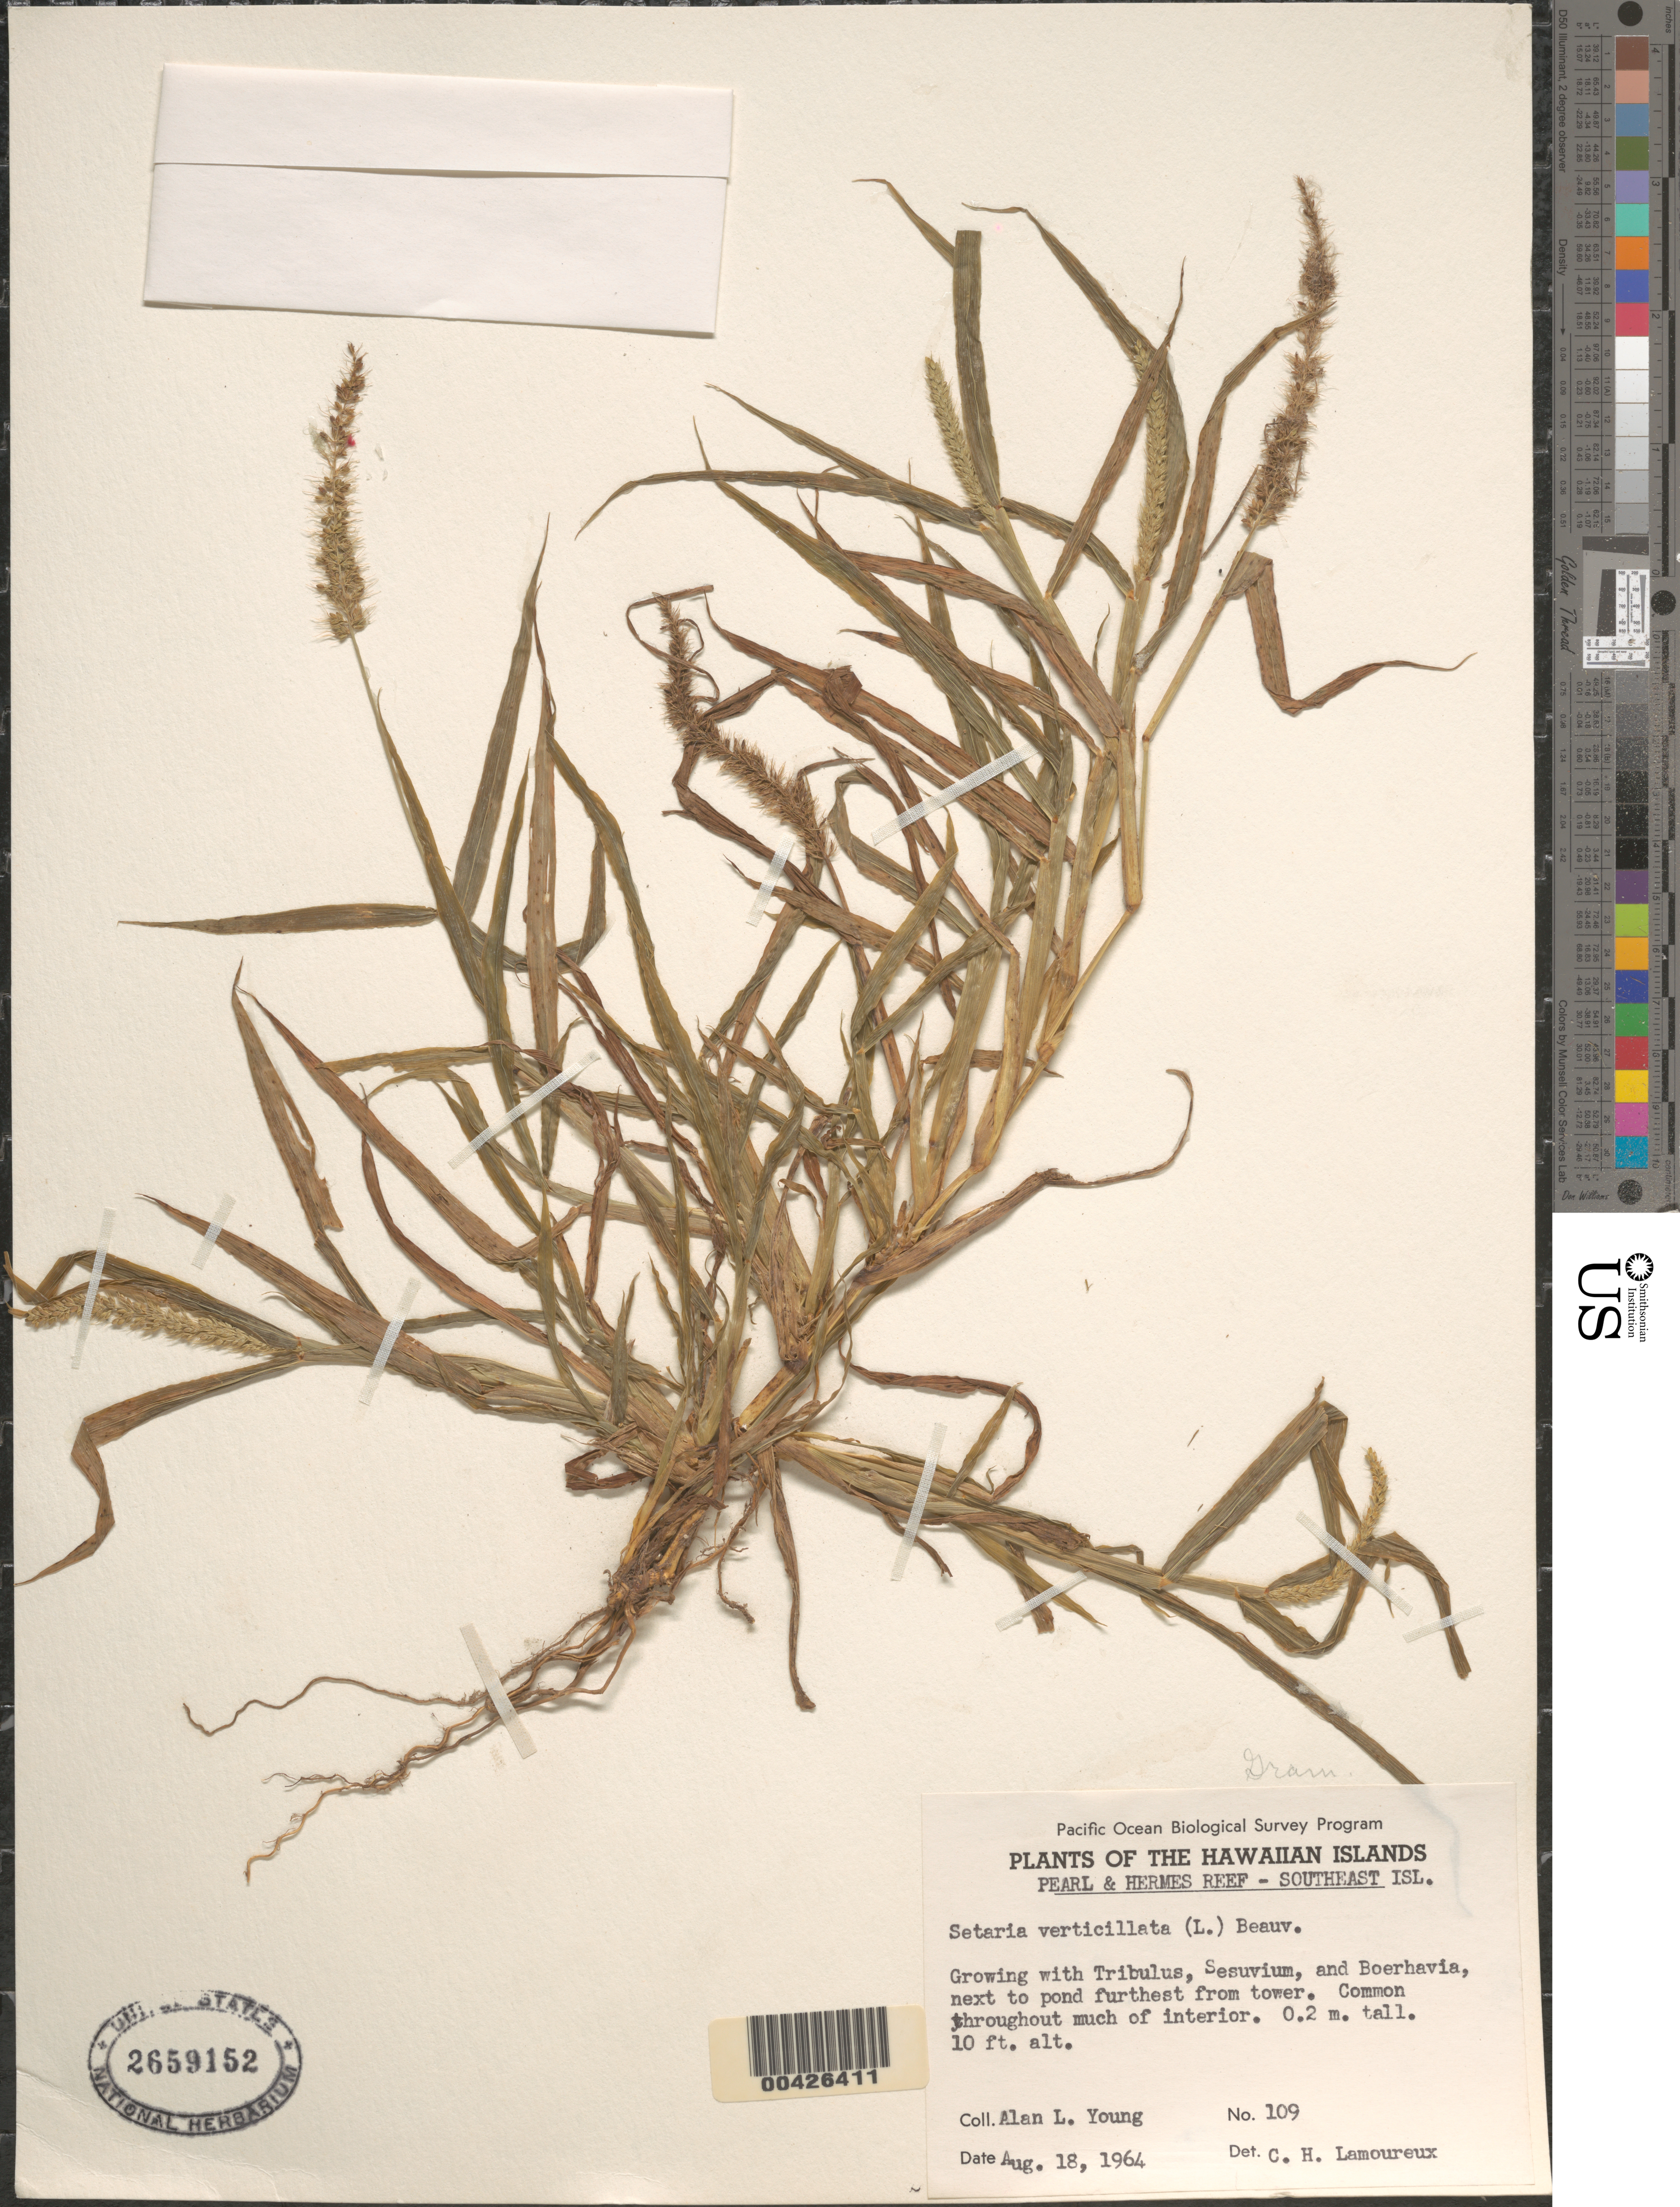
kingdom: Plantae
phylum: Tracheophyta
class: Liliopsida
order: Poales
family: Poaceae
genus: Setaria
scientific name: Setaria adhaerens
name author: (Forssk.) Chiov.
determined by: Wagner, W. L., (BOT), Smithsonian Institution - National Museum of Natural History (UNITED STATES)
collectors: A. Young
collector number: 109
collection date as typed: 18 Aug 1964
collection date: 1964-08-18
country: United States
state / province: Hawaii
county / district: Honolulu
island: Pearl and Hermes Atoll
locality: Southeast Islet, next to pond furthest from tower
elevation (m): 3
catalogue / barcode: US 2659152